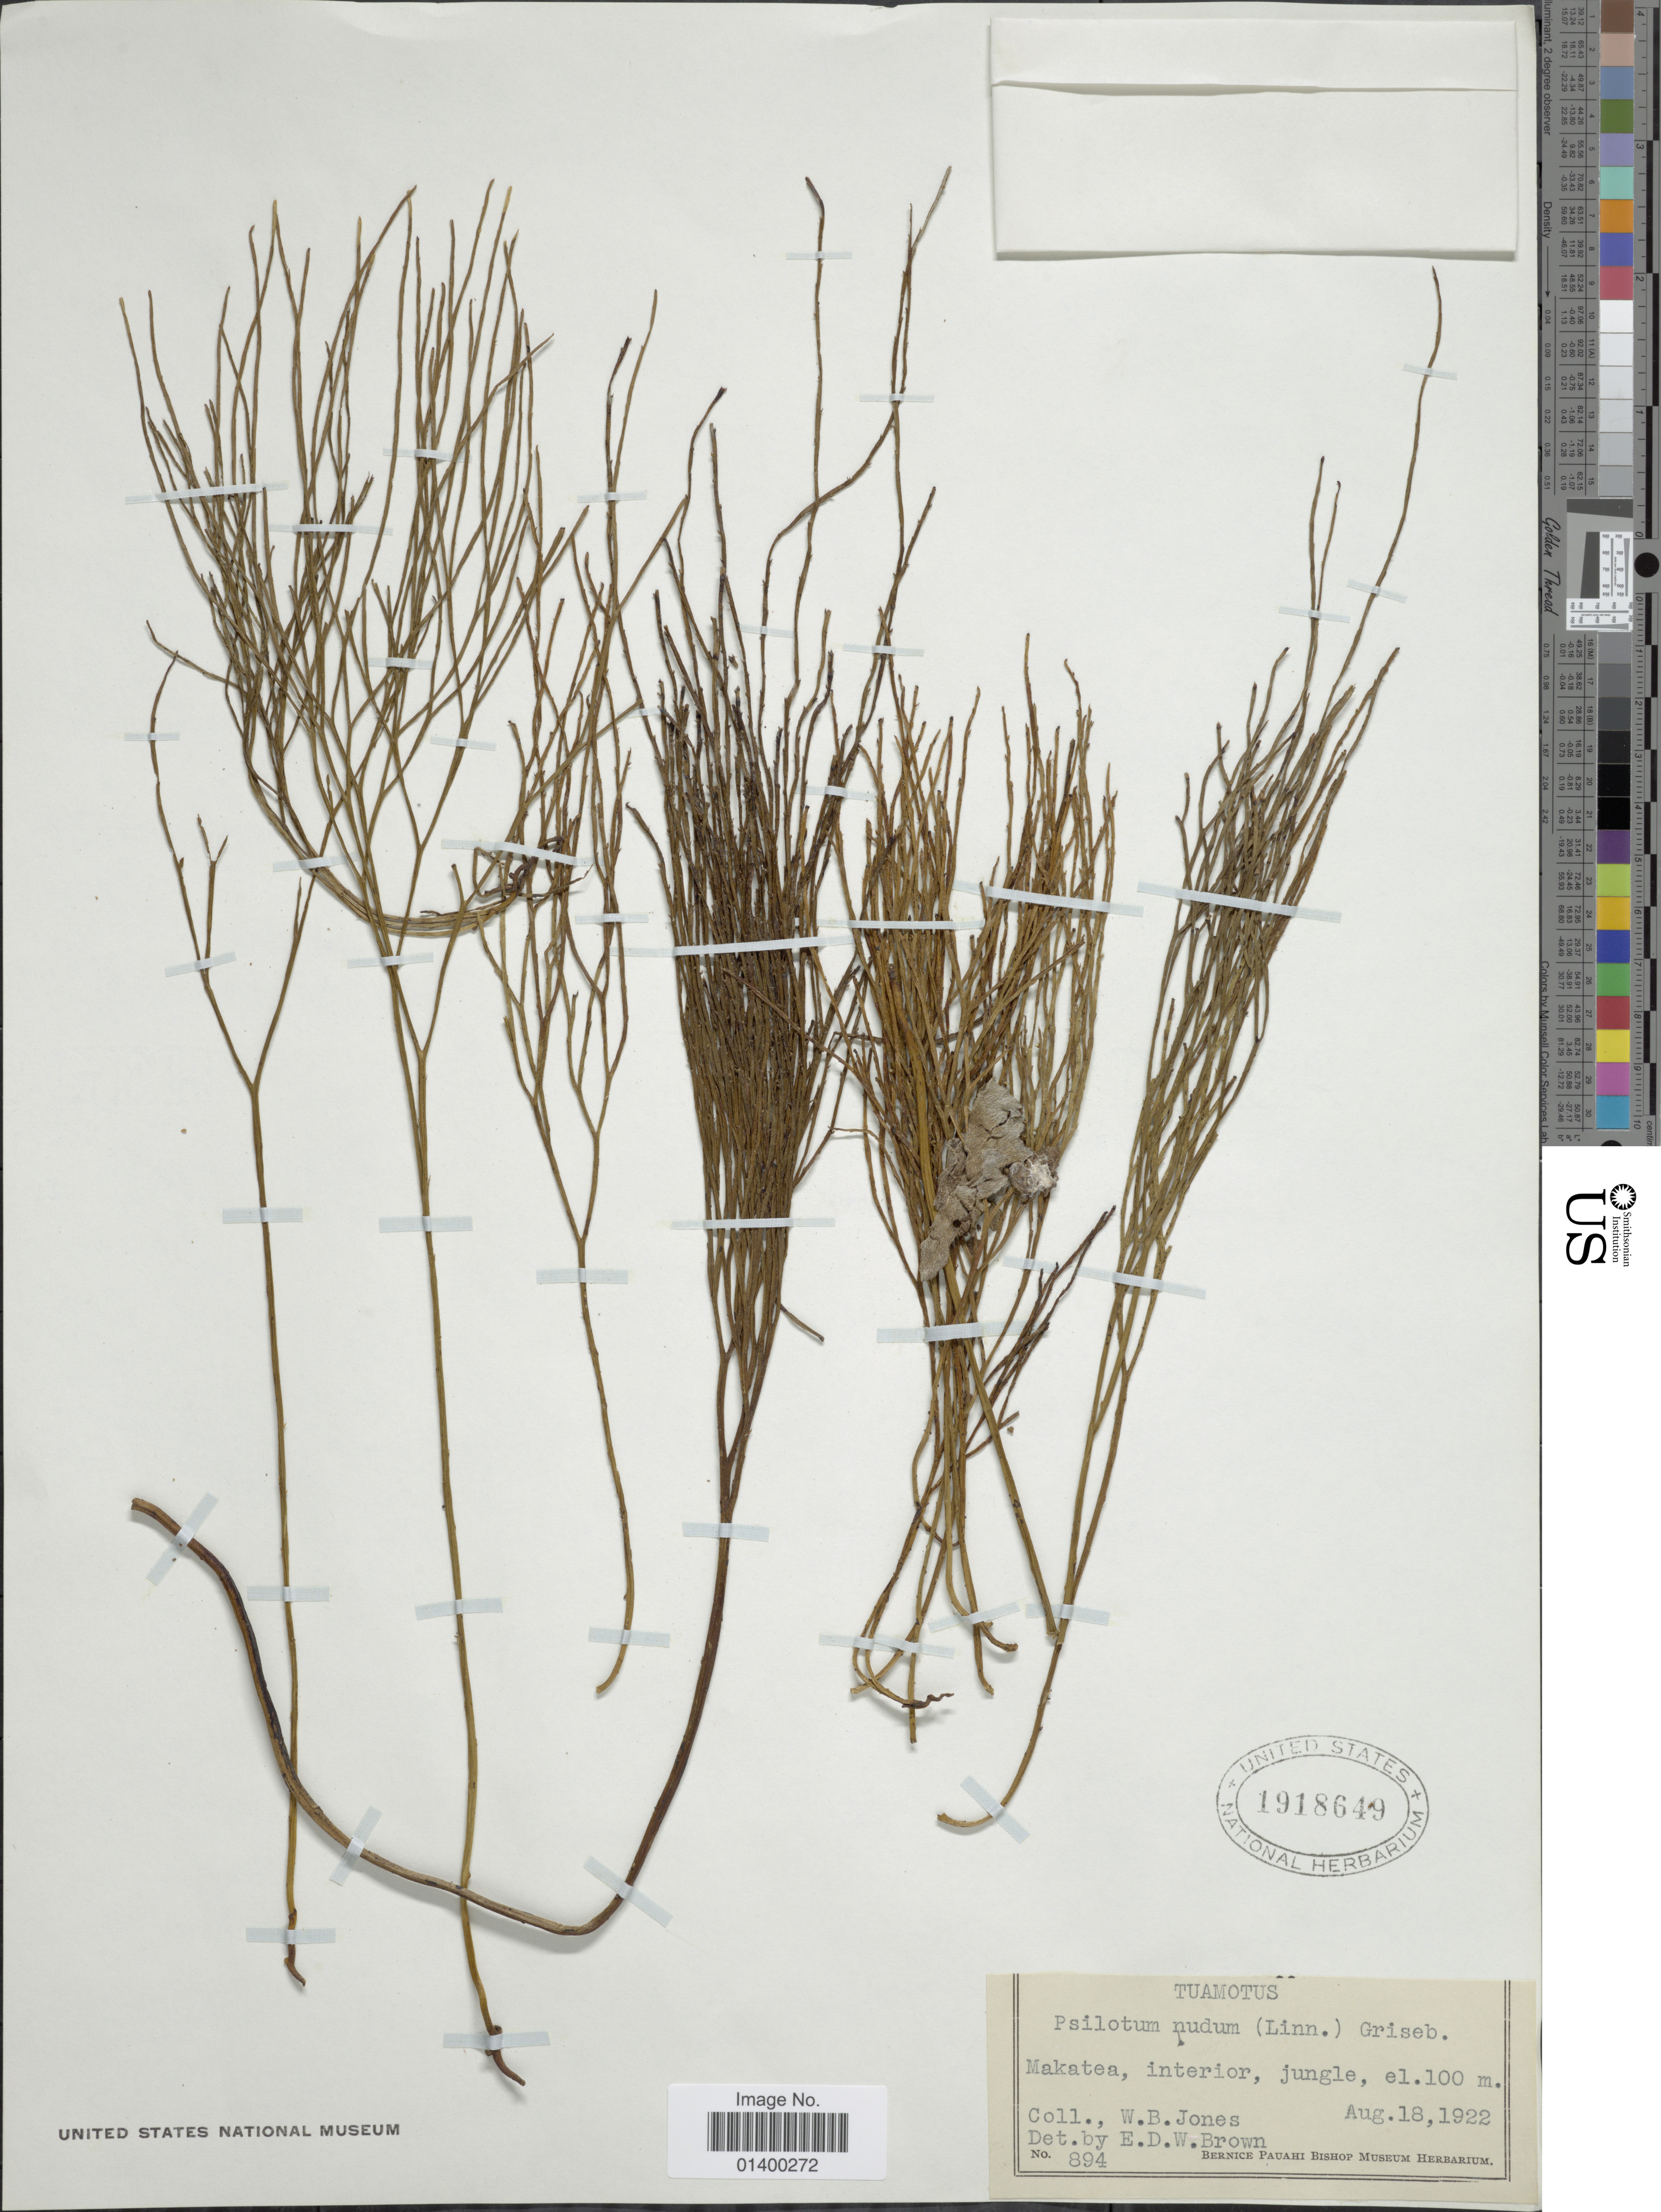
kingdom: Plantae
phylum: Tracheophyta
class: Polypodiopsida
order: Psilotales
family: Psilotaceae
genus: Psilotum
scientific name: Psilotum nudum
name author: (L.) P. Beauv.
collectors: W. B. Jones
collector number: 894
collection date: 1922-08-18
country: French Polynesia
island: Makatea [Aurora]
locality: Tuamotus, Makatea, interior, jungle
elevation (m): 100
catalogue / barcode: US 1918649